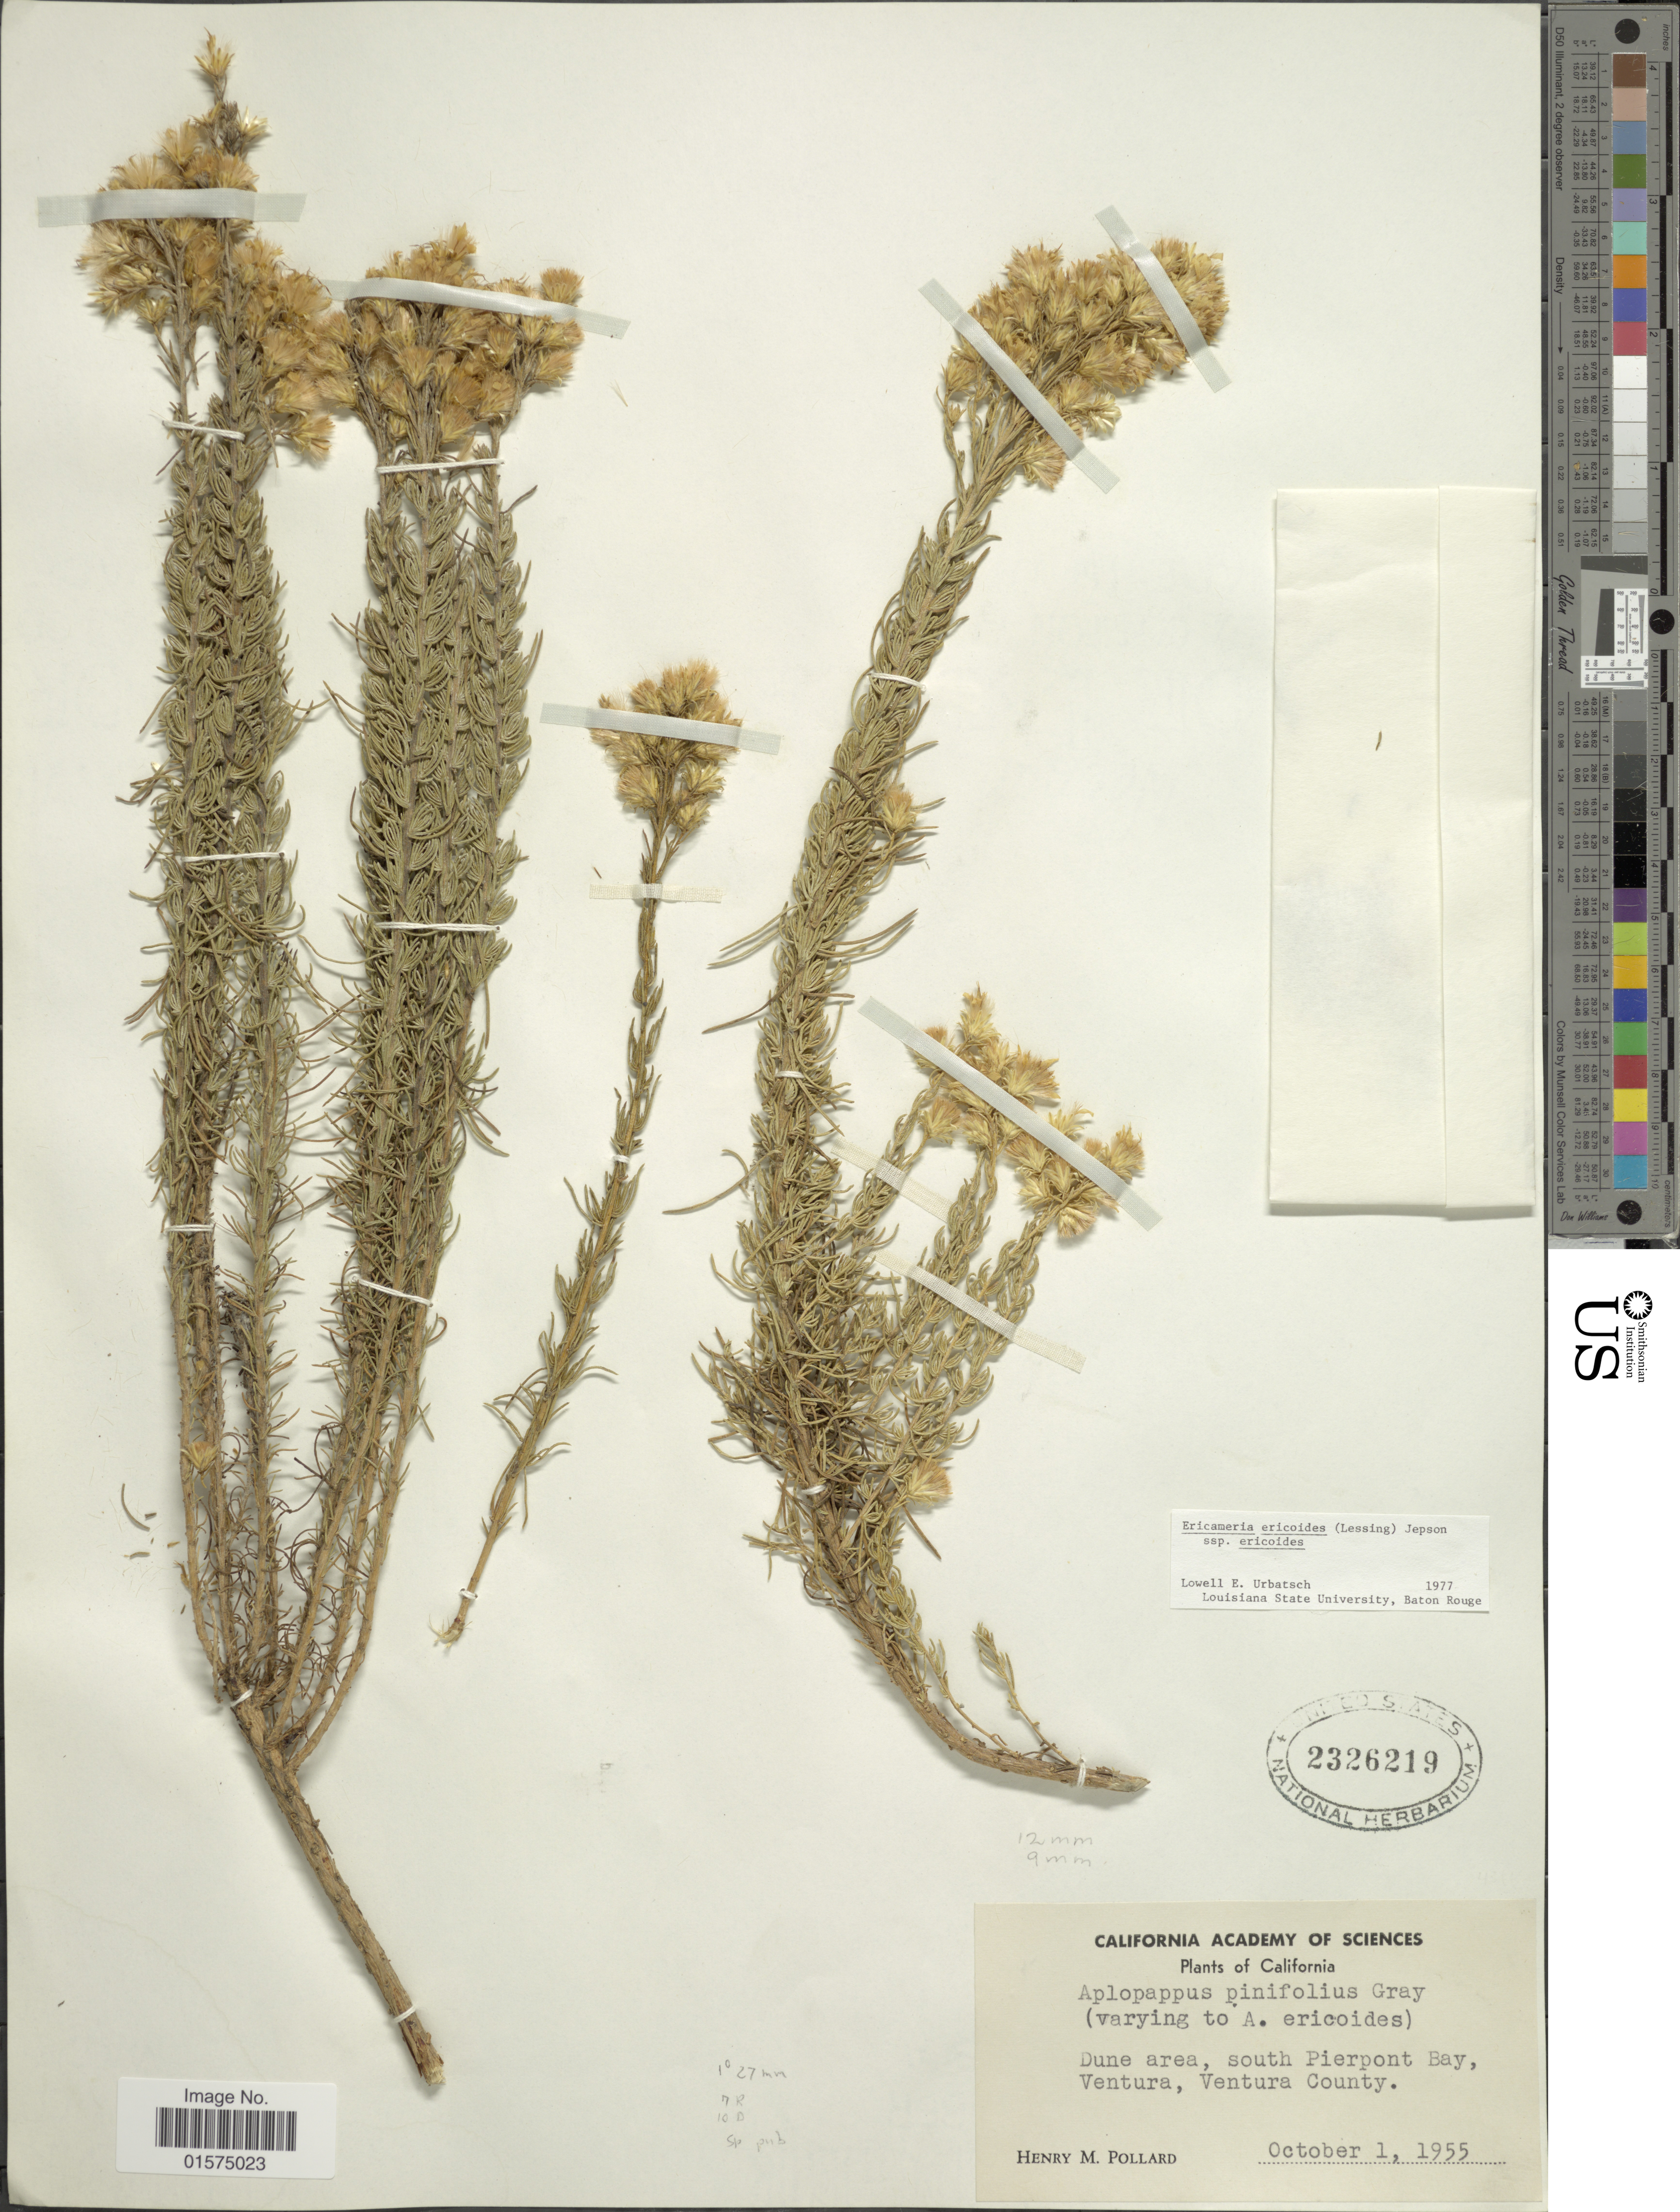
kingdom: Plantae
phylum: Tracheophyta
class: Magnoliopsida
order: Asterales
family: Asteraceae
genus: Ericameria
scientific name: Ericameria ericoides subsp. ericoides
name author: (Less.) Nutt. ex Jeps.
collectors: H. M. Pollard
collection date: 1955-10-01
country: United States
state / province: California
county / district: Ventura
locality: Dune area, south Pierpont Bay, Ventura, Ventura County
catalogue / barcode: US 2326219